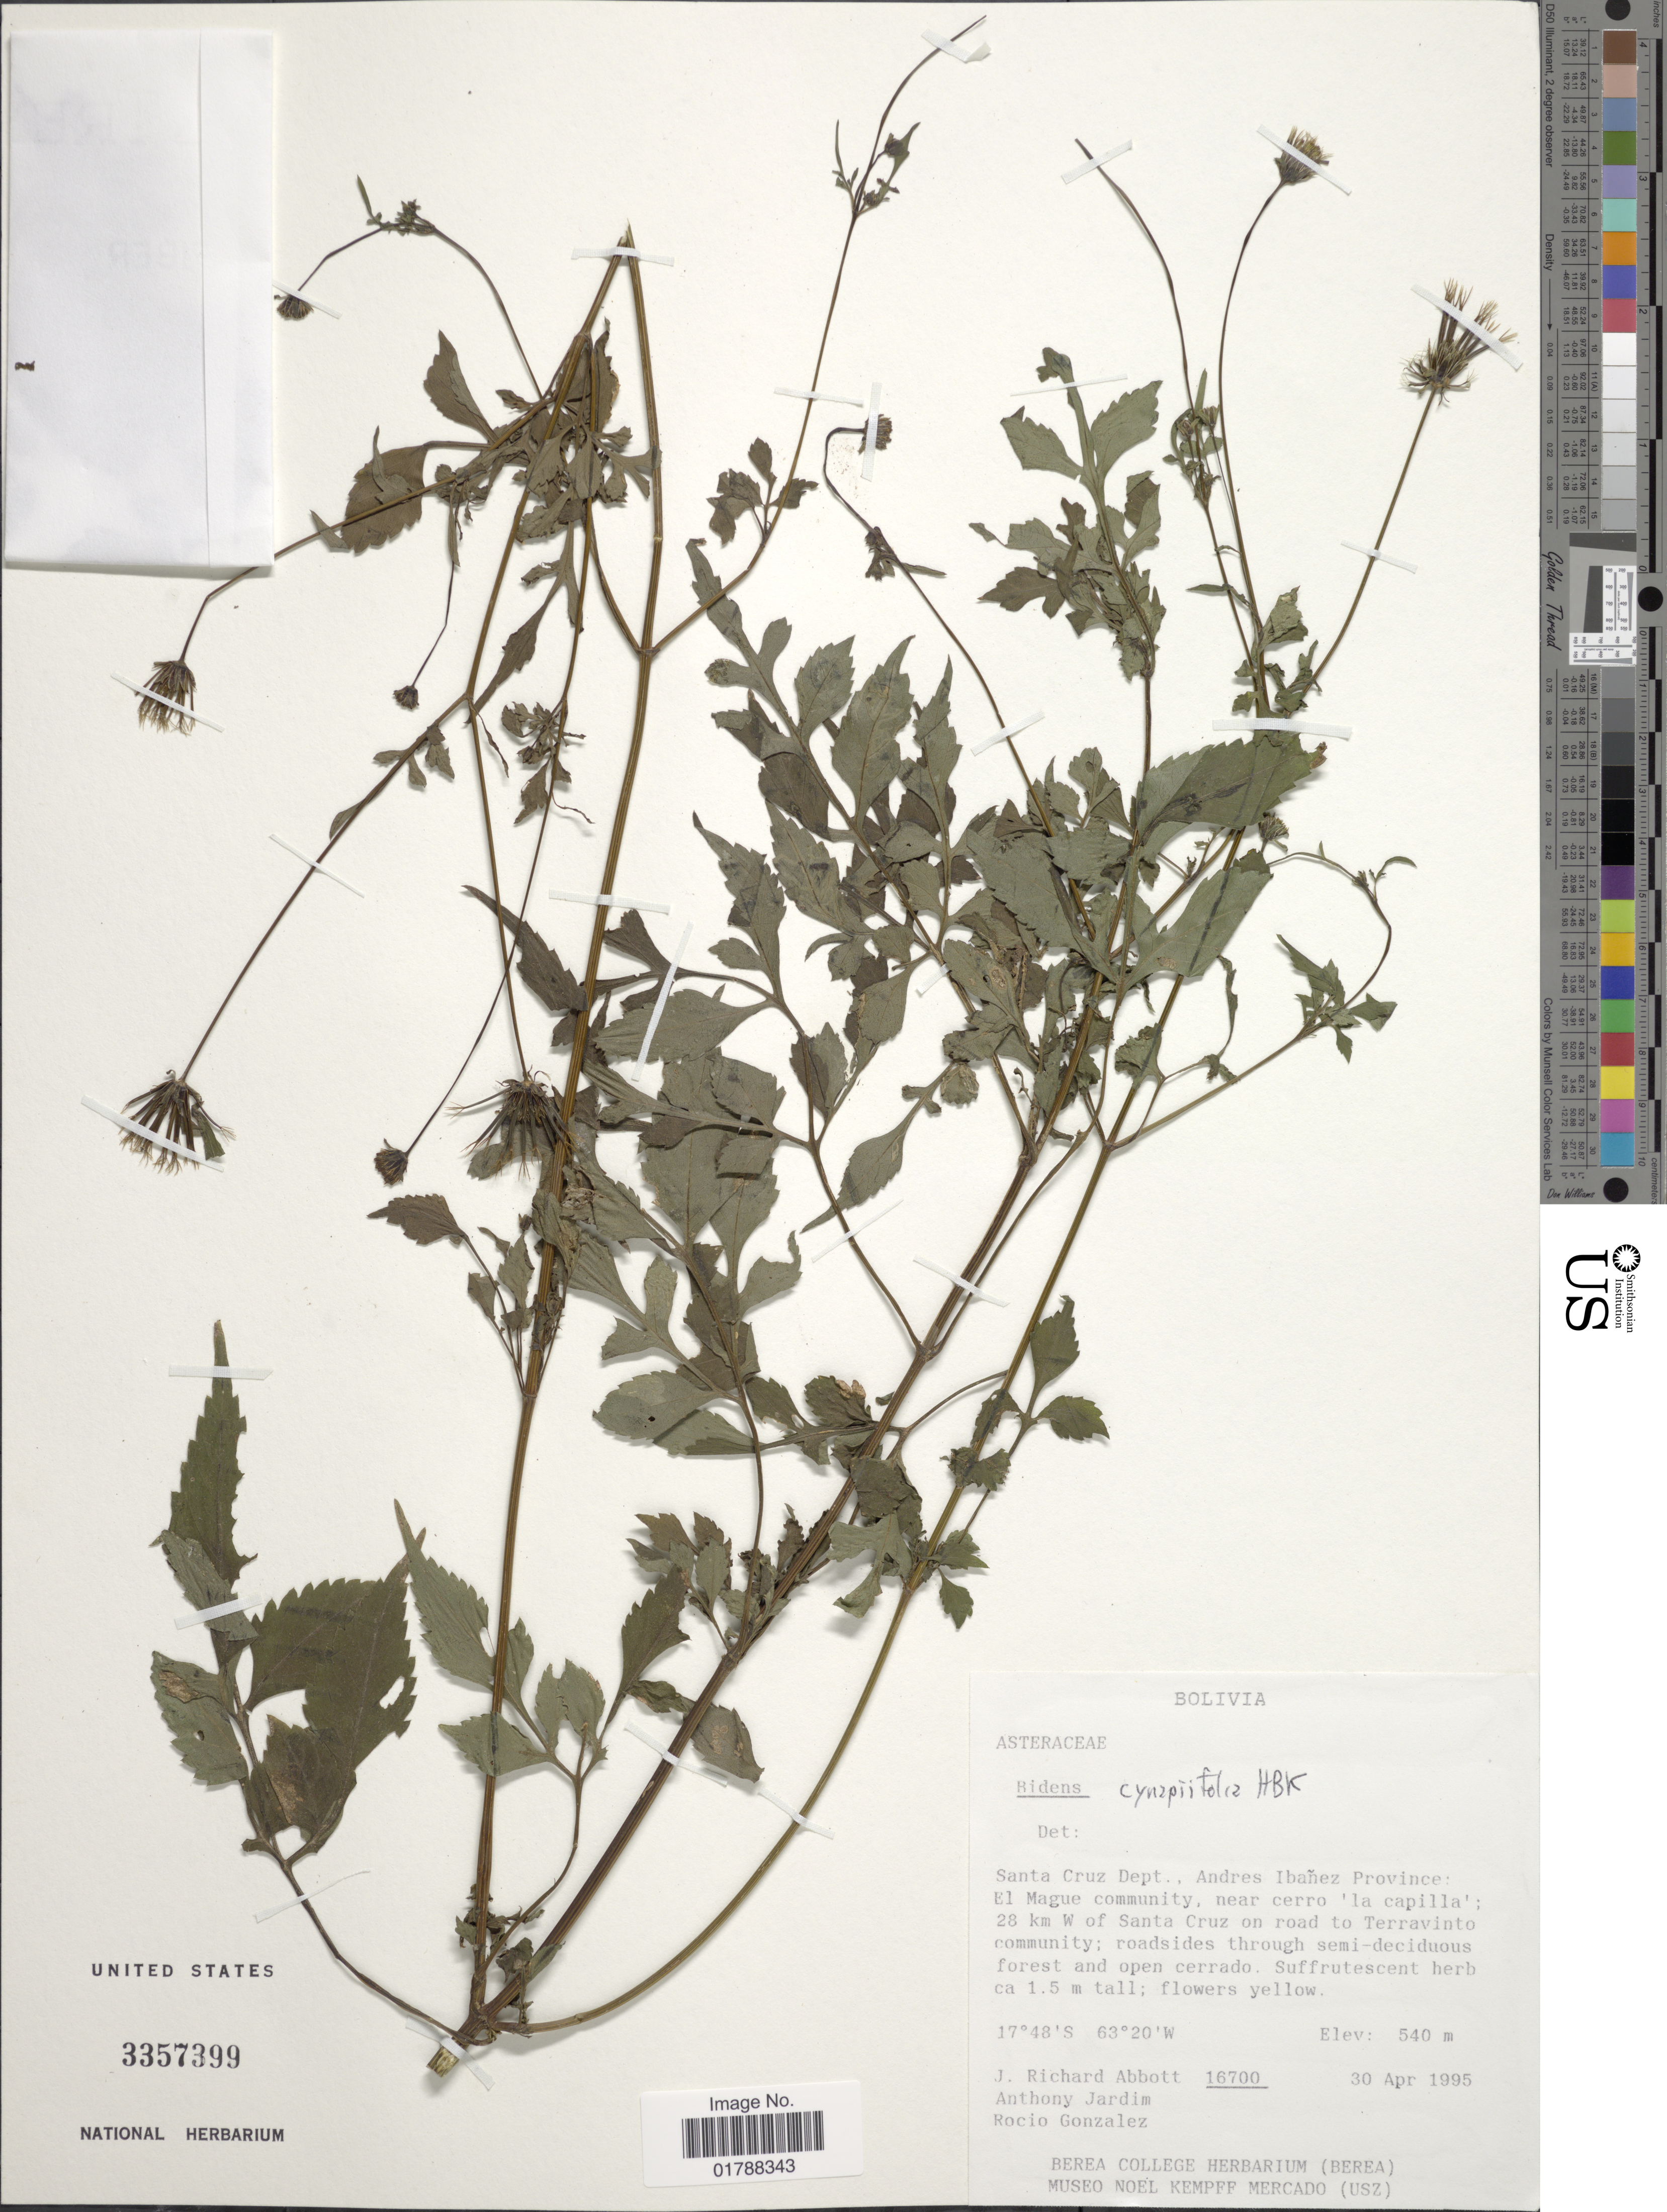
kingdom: Plantae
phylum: Tracheophyta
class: Magnoliopsida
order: Asterales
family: Asteraceae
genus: Bidens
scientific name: Bidens cynapiifolia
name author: Kunth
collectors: J. R. Abbott, A. Jardim & R. González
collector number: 16700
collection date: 1995-04-30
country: Bolivia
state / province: Santa Cruz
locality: Dept., Andres Ibañez Province: El Mague community, near cerro 'la capilla': 28 km W of Santa Cruz on road to Terravinto community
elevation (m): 540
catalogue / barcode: US 3357399